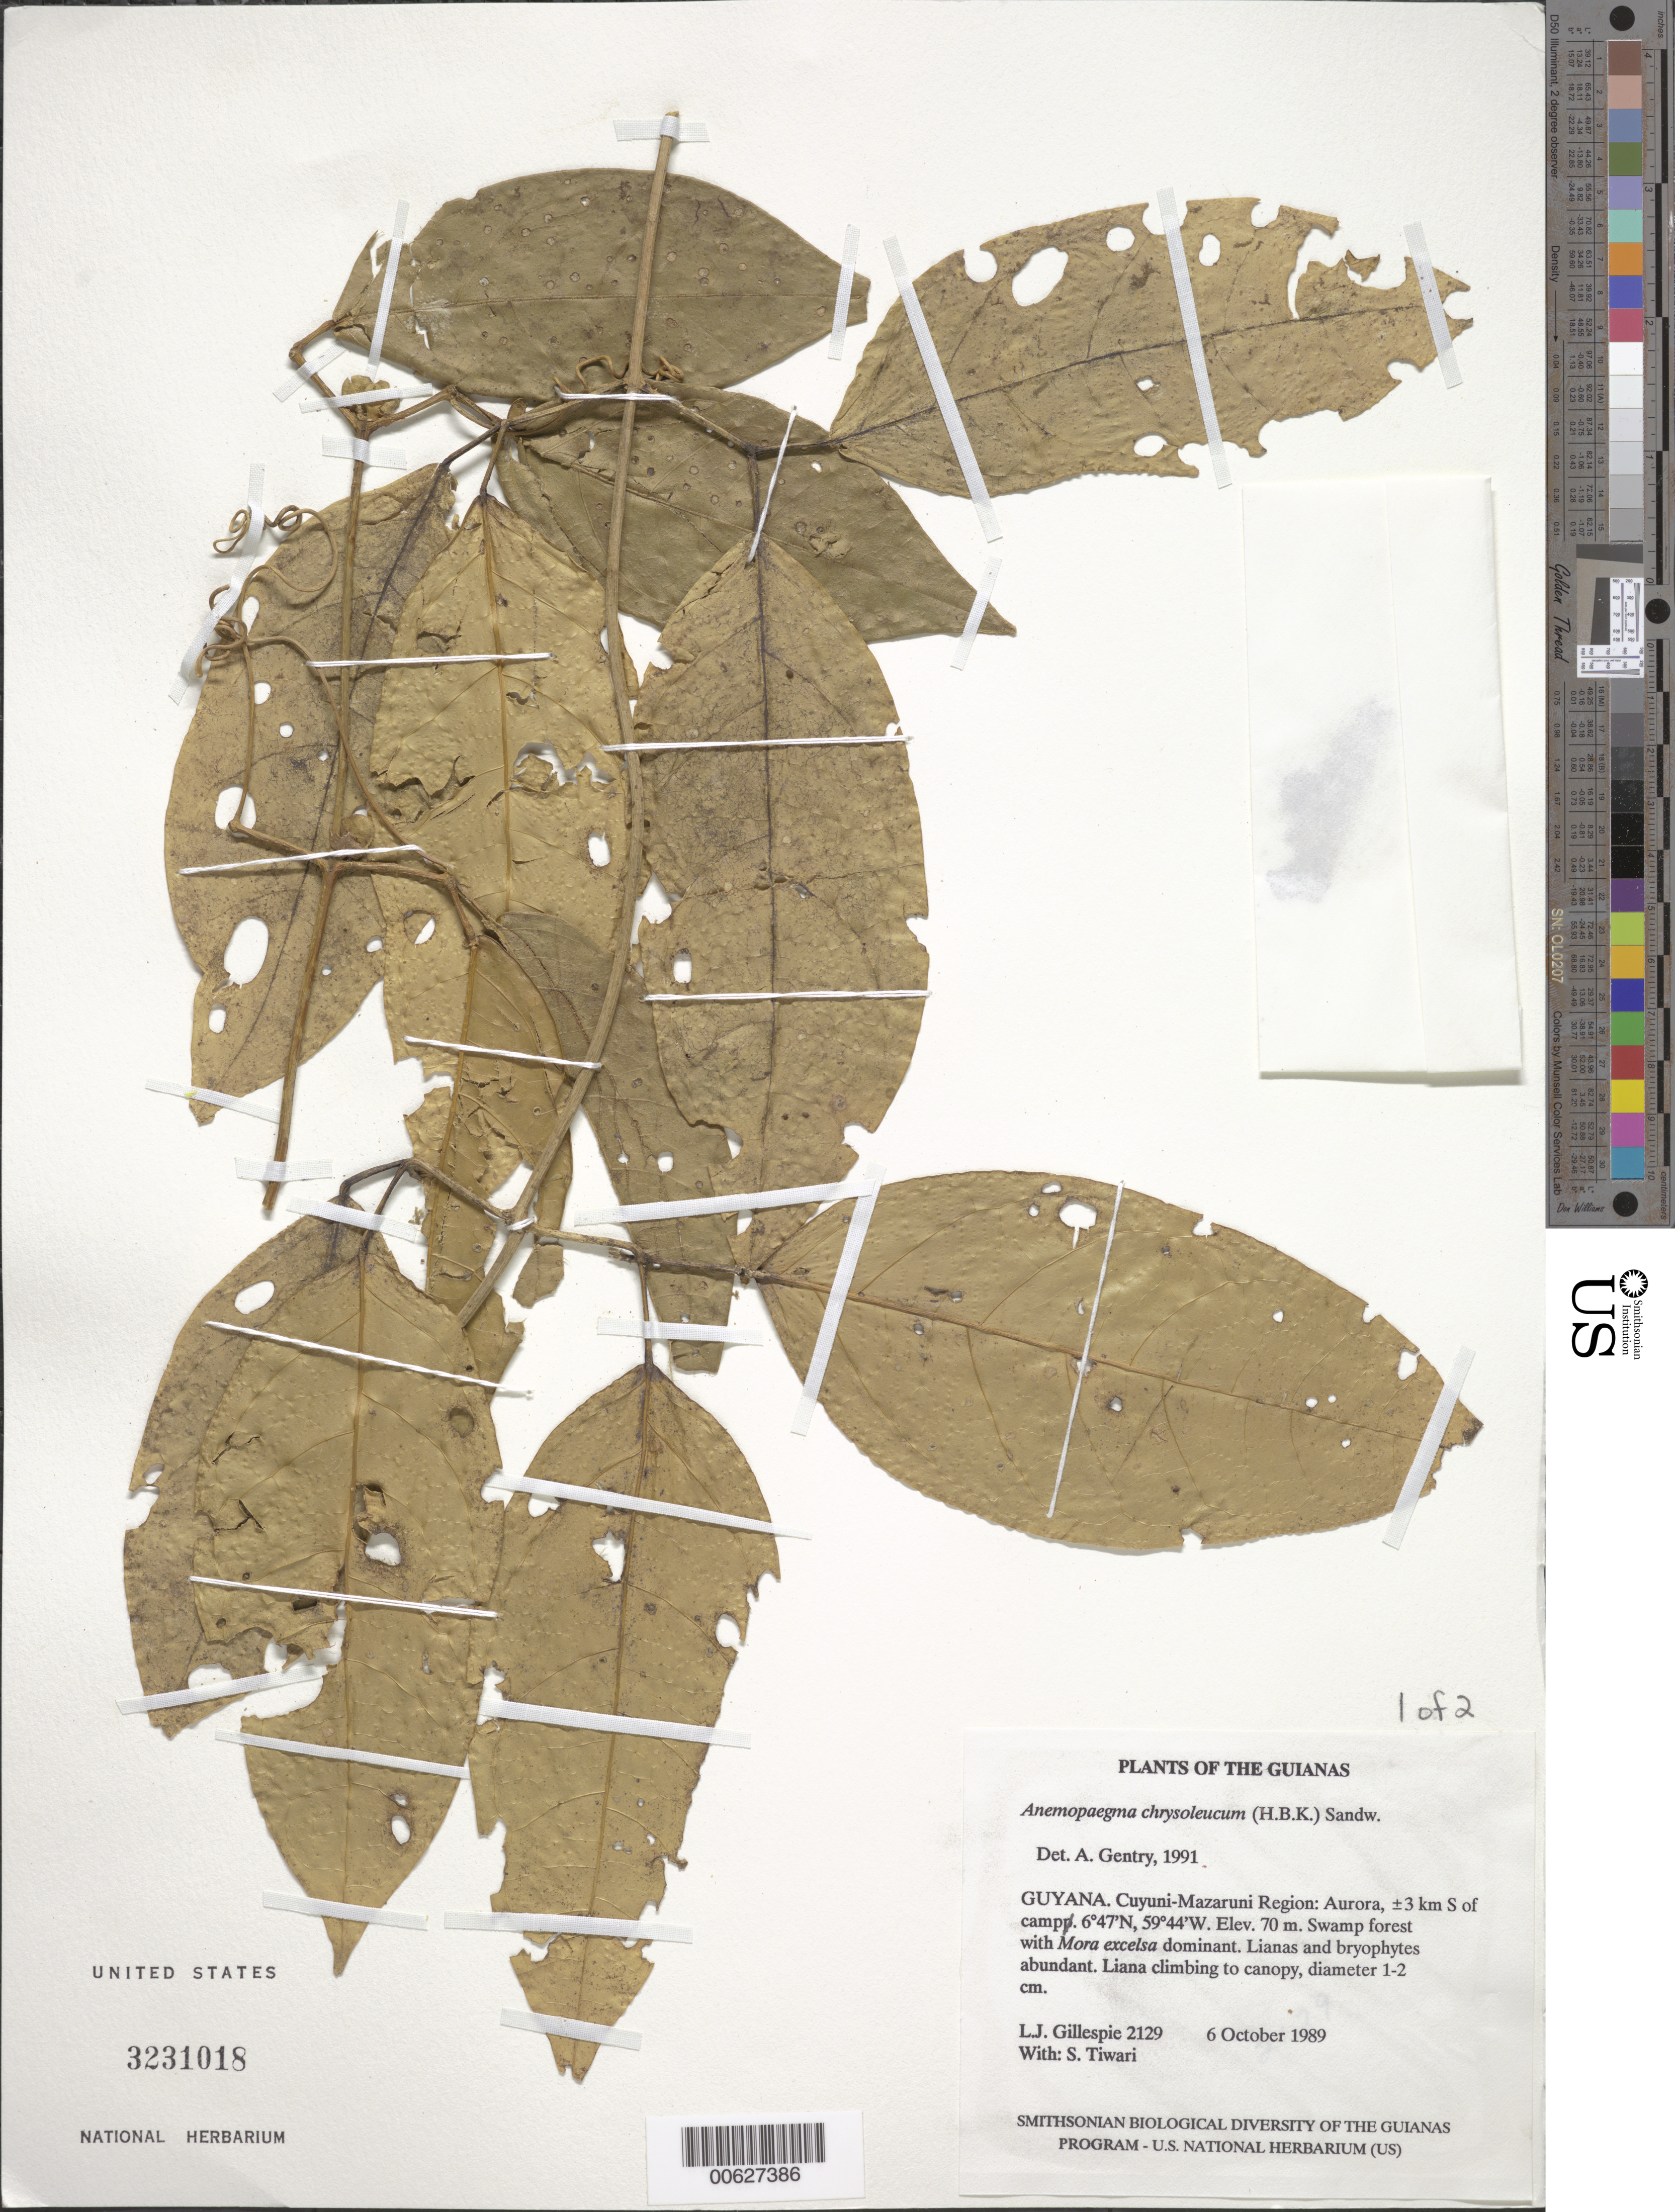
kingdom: Plantae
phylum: Tracheophyta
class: Magnoliopsida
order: Lamiales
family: Bignoniaceae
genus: Anemopaegma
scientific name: Anemopaegma chrysoleucum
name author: (Kunth) Sandwith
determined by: Gentry, A. H.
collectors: L. J. Gillespie & S. Tiwari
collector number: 2129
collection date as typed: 6 October 1989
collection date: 1989-10-06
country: Guyana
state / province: Cuyuni-Mazaruni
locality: Aurora, ±3 km S of camp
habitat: Swamp forest with Mora excelsa dominant. Lianas and bryophytes abundant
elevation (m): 70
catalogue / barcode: US 3231018